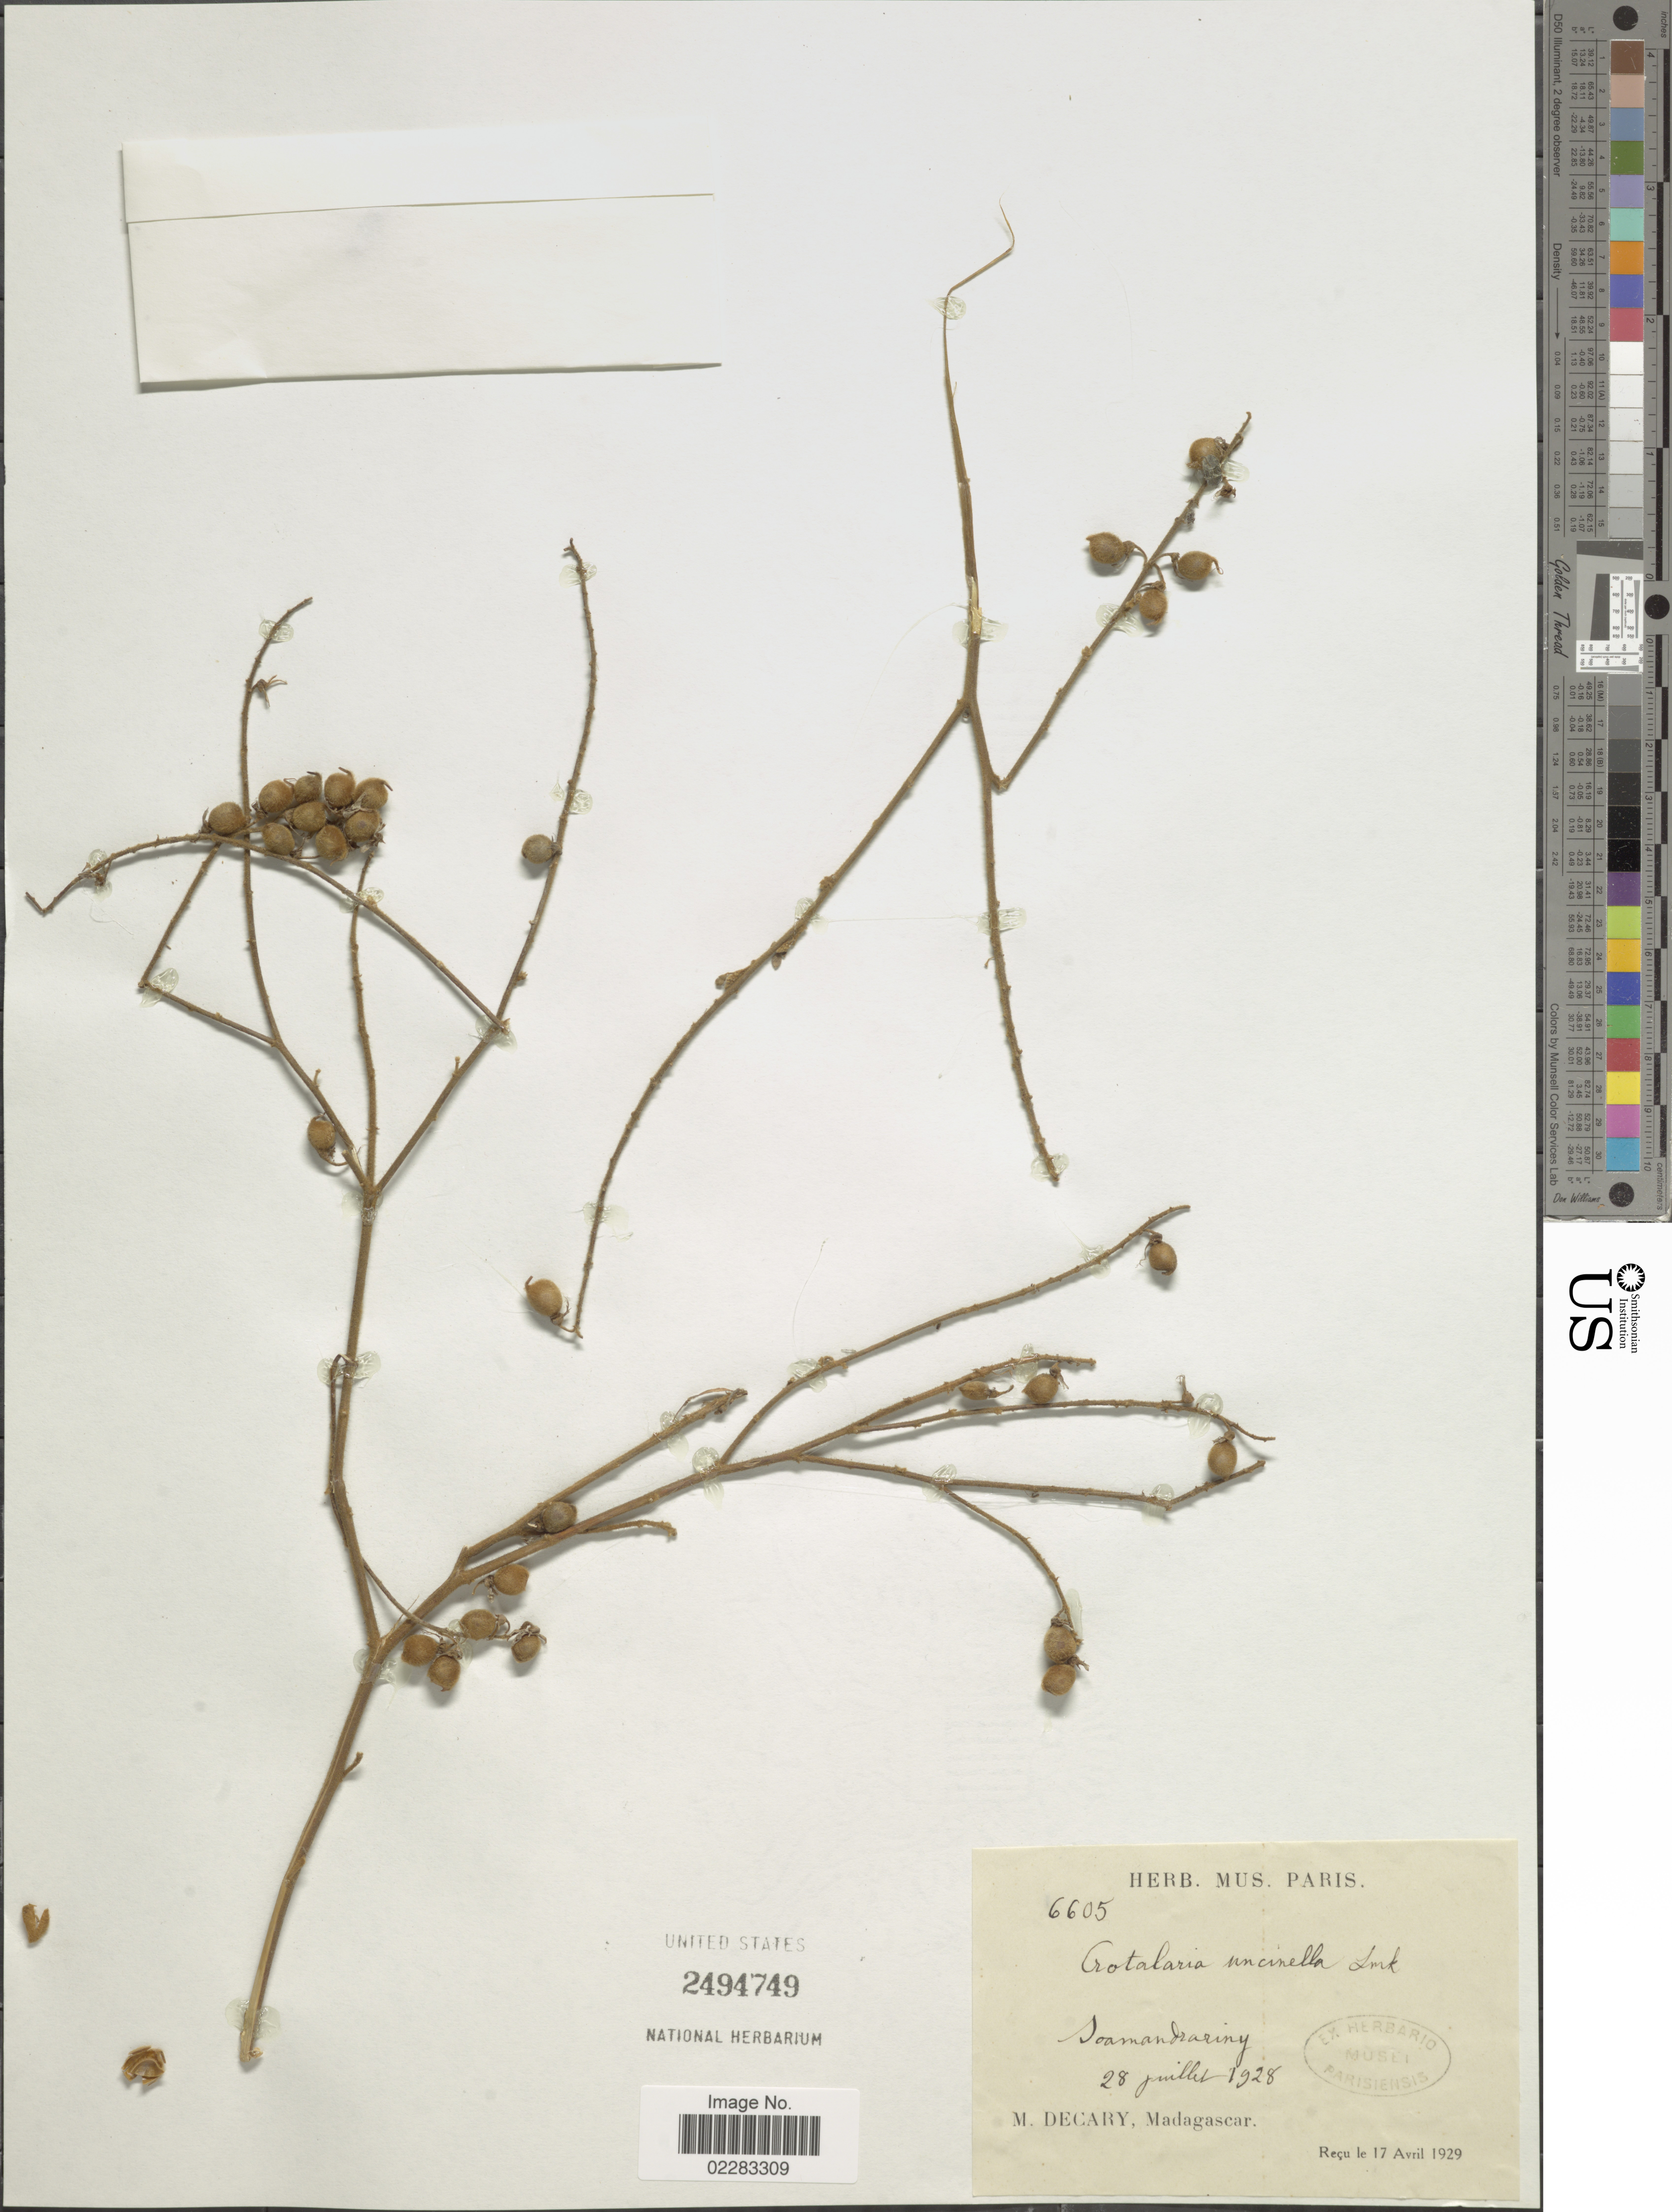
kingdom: Plantae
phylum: Tracheophyta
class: Magnoliopsida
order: Fabales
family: Fabaceae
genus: Crotalaria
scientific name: Crotalaria uncinella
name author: Lam.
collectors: R. Decary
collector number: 6605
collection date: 1928-07-28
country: Madagascar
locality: Soamanandrariny.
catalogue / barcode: US 2494749